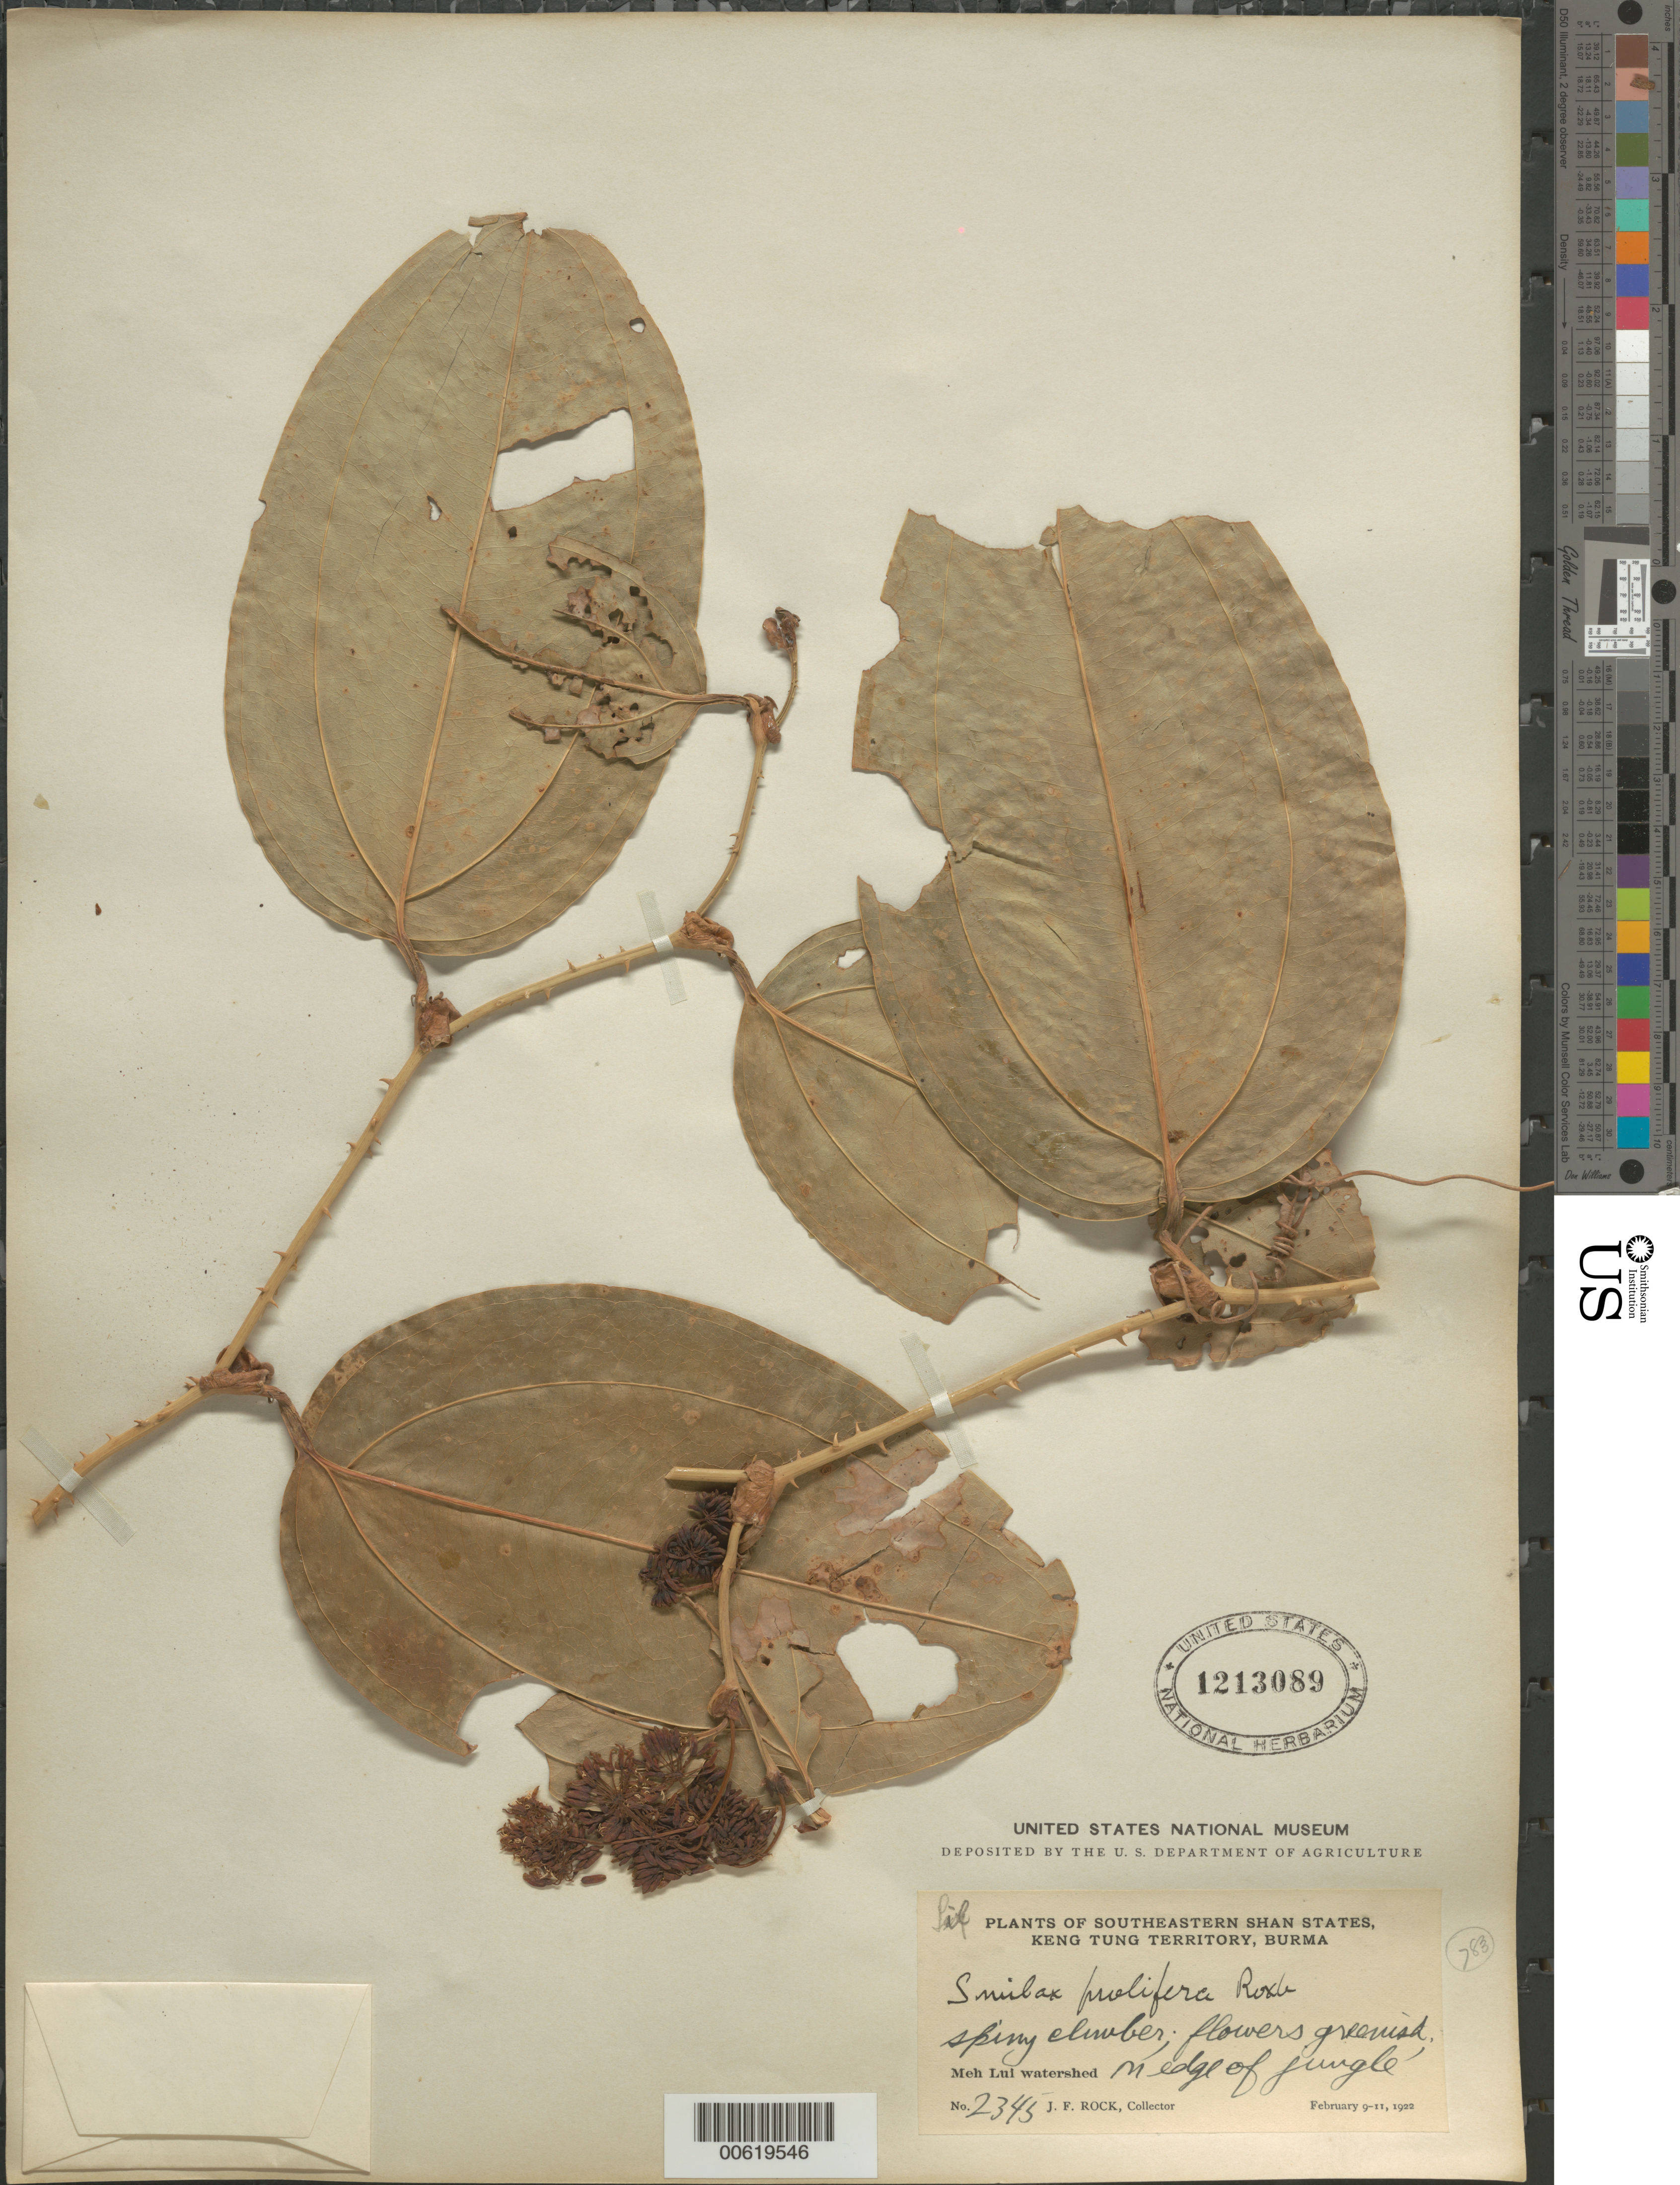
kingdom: Plantae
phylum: Tracheophyta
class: Liliopsida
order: Liliales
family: Smilacaceae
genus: Smilax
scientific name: Smilax prolifera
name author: Roxb.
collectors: J. F. Rock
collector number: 2345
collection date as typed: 11 Feb 1922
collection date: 1922-02-11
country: Myanmar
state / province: Shan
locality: Meh Lui watershed.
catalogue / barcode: US 1213089